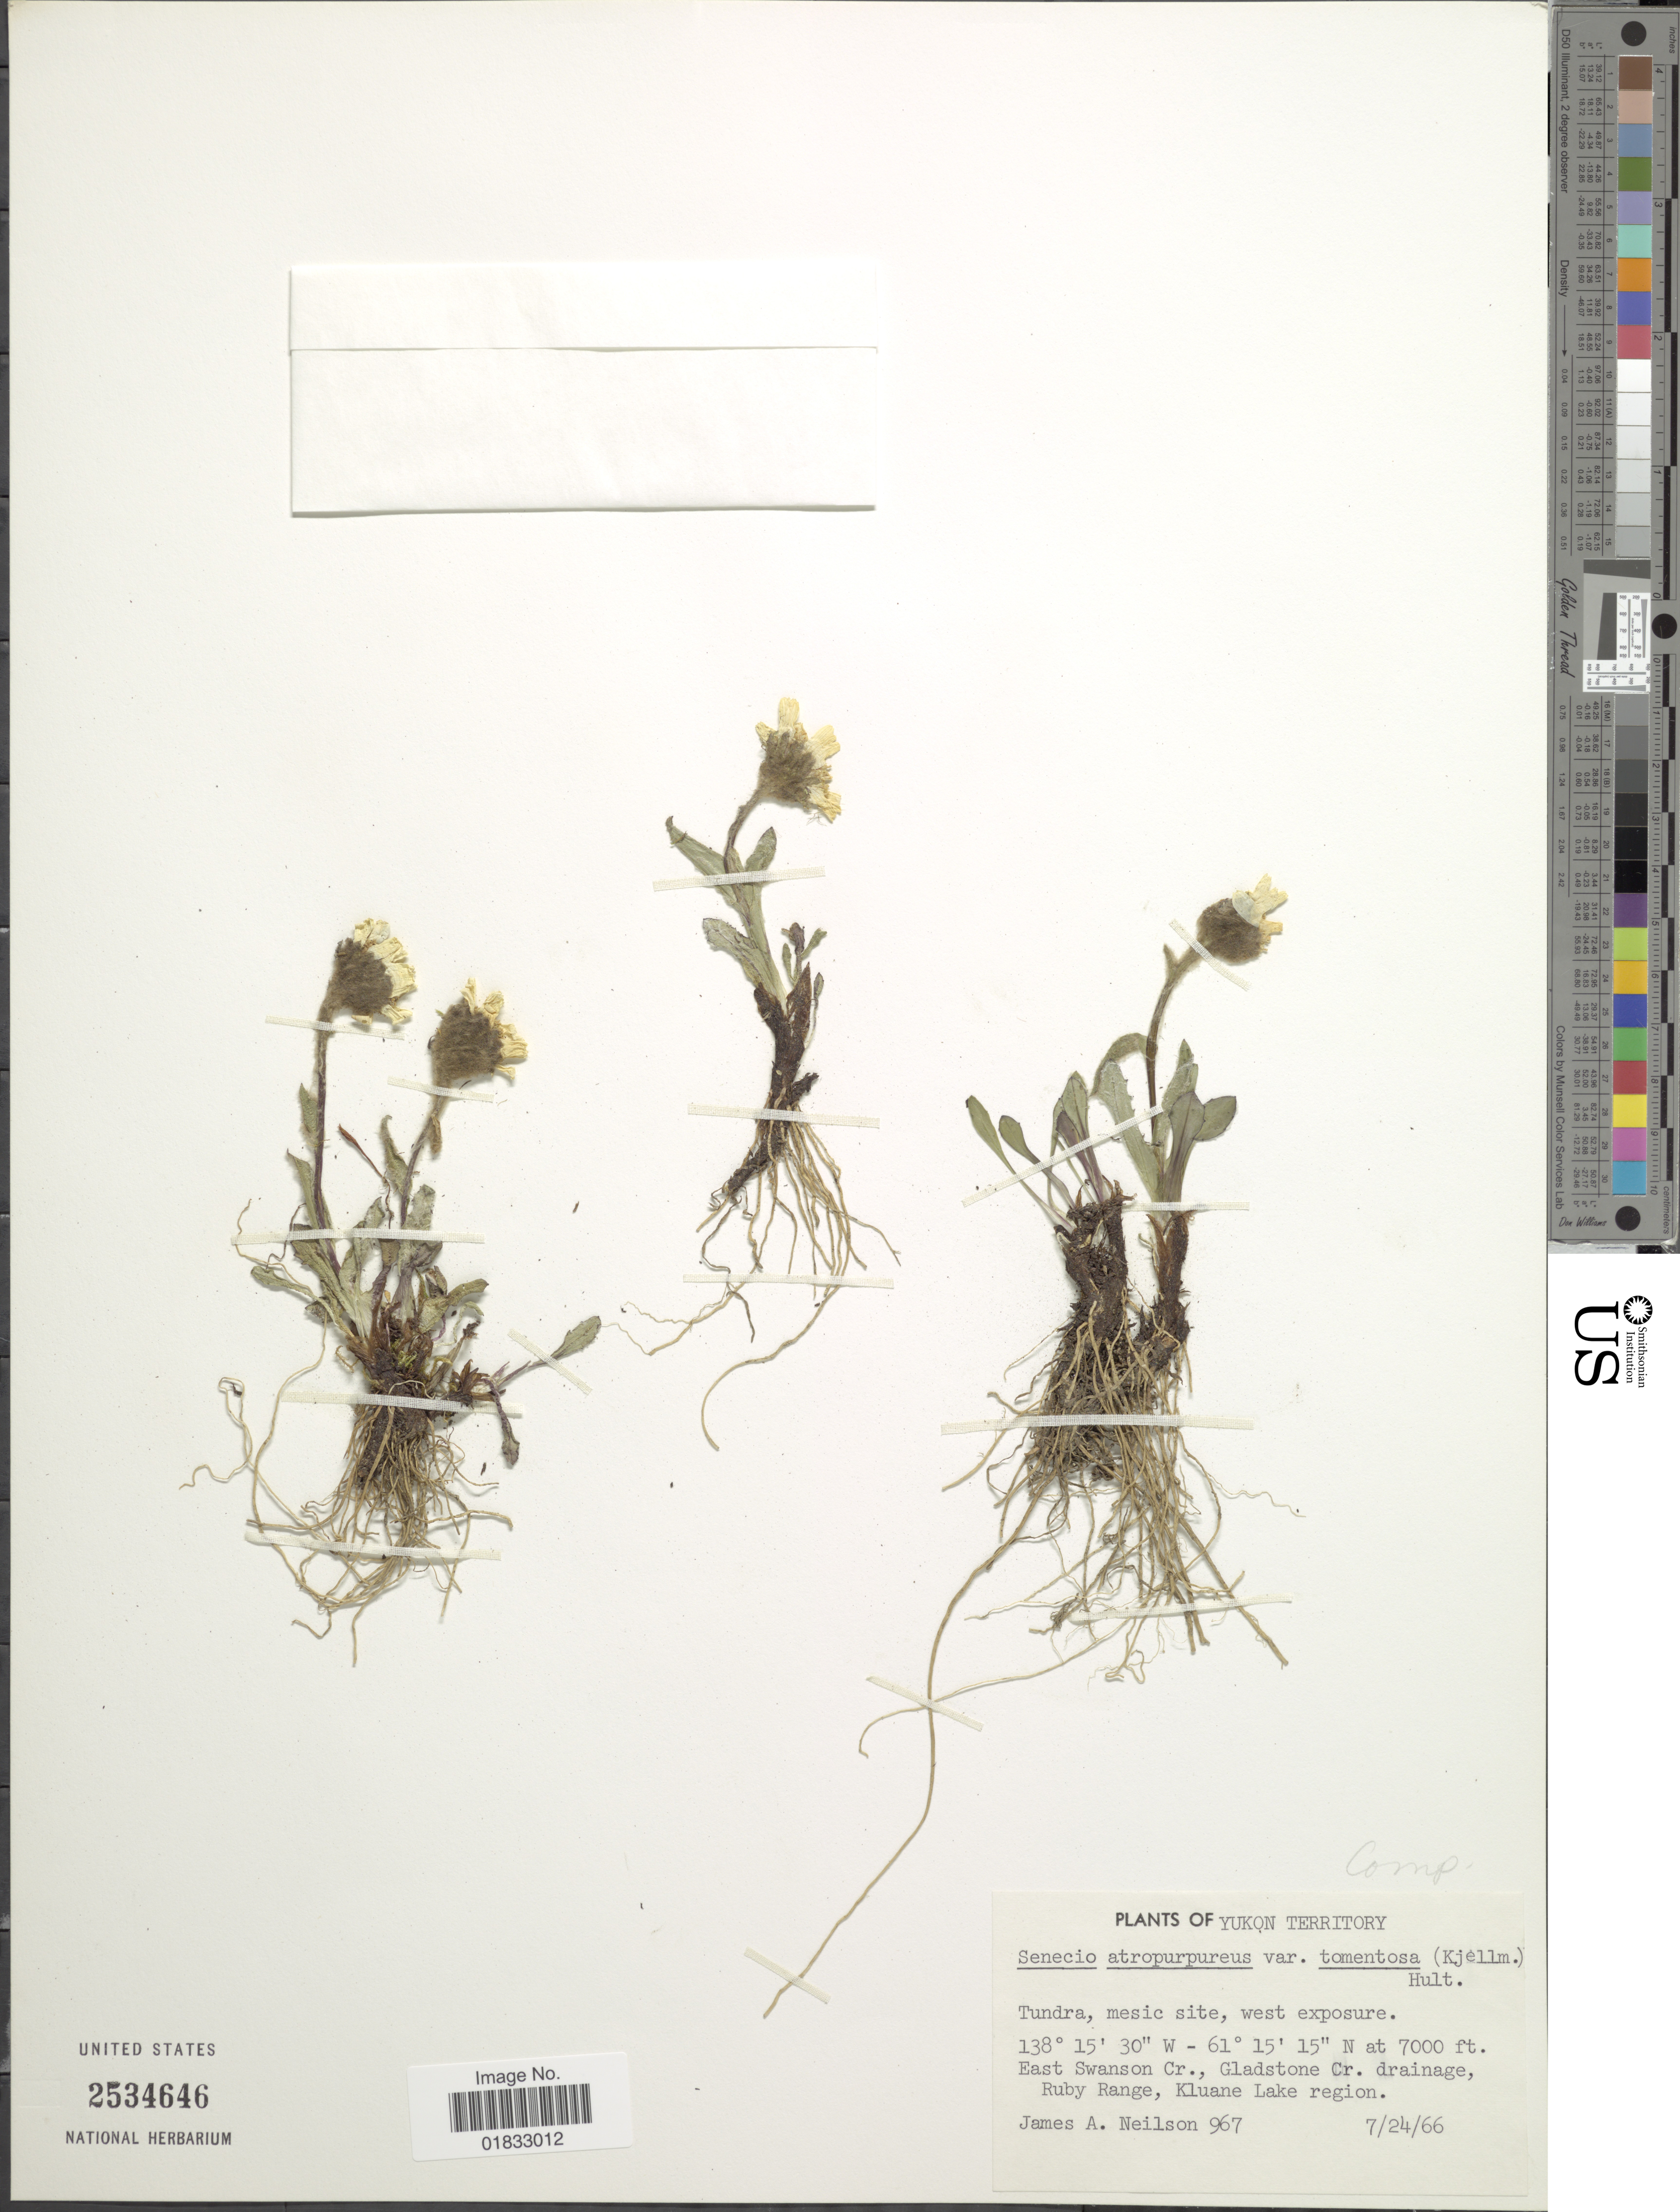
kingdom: Plantae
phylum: Tracheophyta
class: Magnoliopsida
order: Asterales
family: Asteraceae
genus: Tephroseris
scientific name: Tephroseris kjellmanii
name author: (A.E. Porsild) Holub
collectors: J. Neilson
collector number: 967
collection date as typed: Transcribed d/m/y: 24/7/66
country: Canada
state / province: Yukon Territory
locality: Tundra, mesic site, west exposure, East Swanson Cr., Gladstone Cr. drainage, Ruby Range, Kluane Lake region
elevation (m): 2134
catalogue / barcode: US 2534646